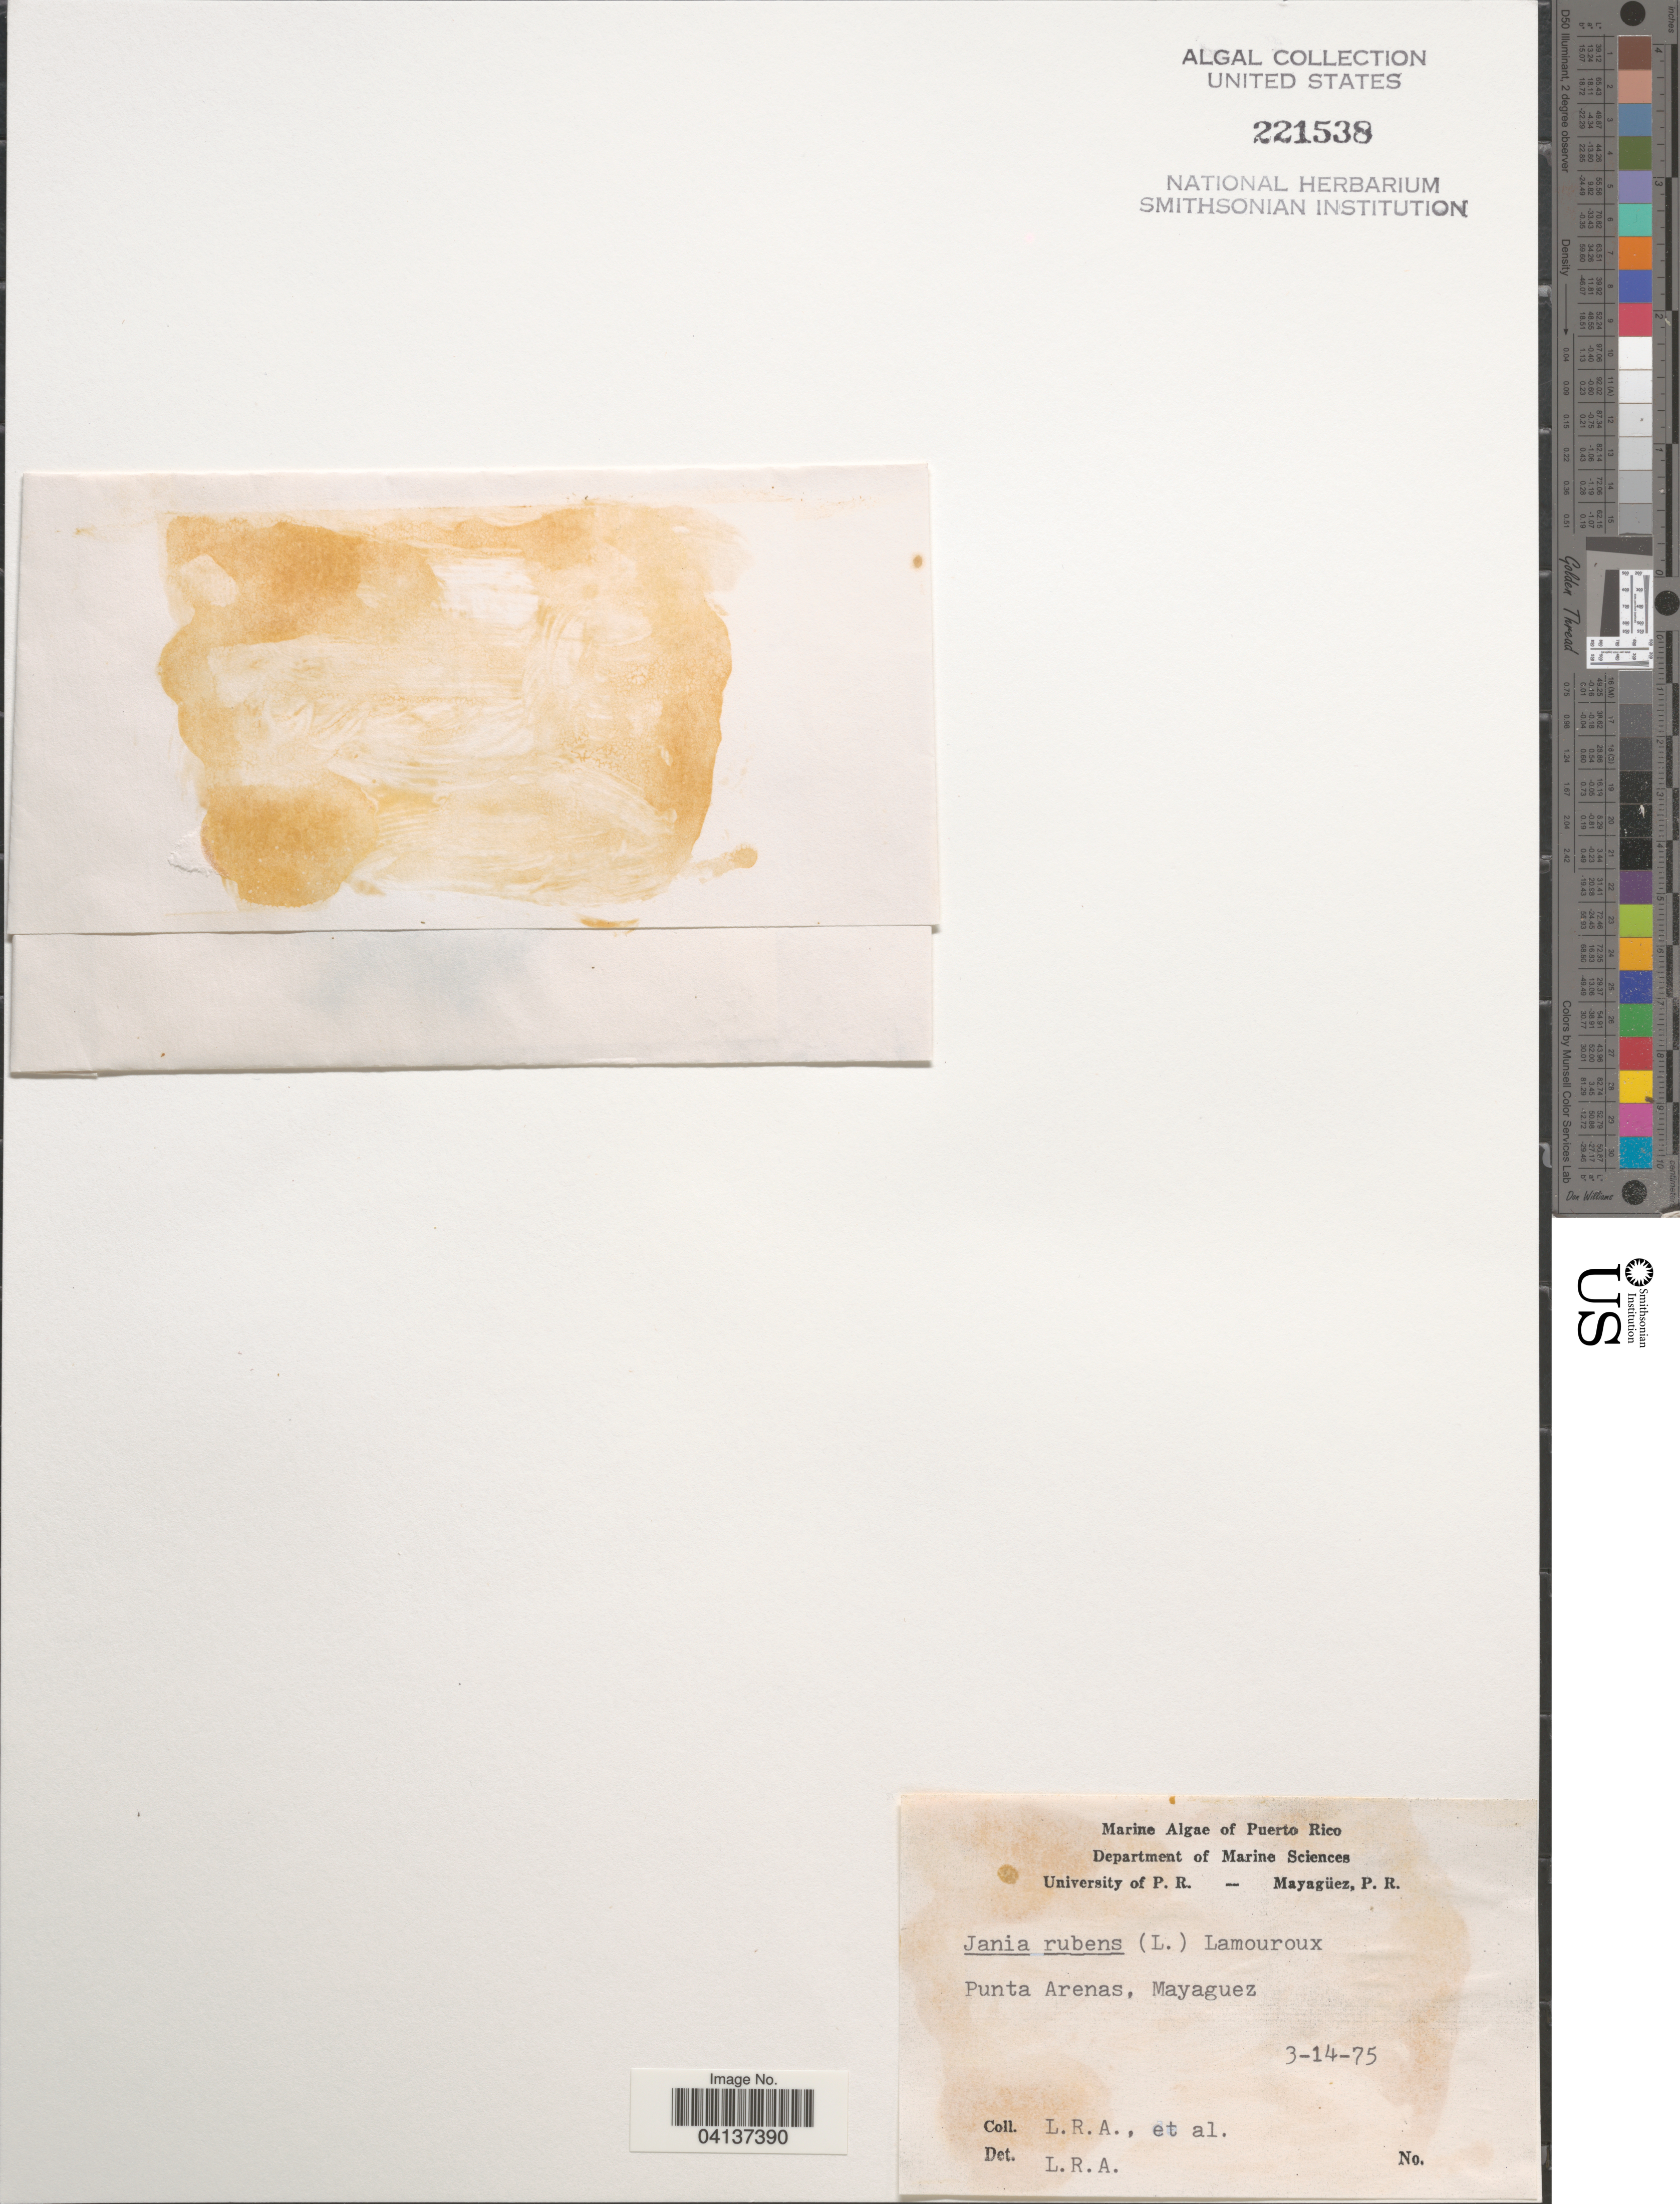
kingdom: Plantae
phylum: Rhodophyta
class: Florideophyceae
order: Corallinales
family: Corallinaceae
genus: Jania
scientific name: Jania rubens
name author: (L.) J.V.Lamouroux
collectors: L. R. A. & et al.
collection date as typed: Transcribed d/m/y: 14/3/75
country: Puerto Rico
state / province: Mayagüez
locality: Punta Arenas.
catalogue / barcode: US 221538